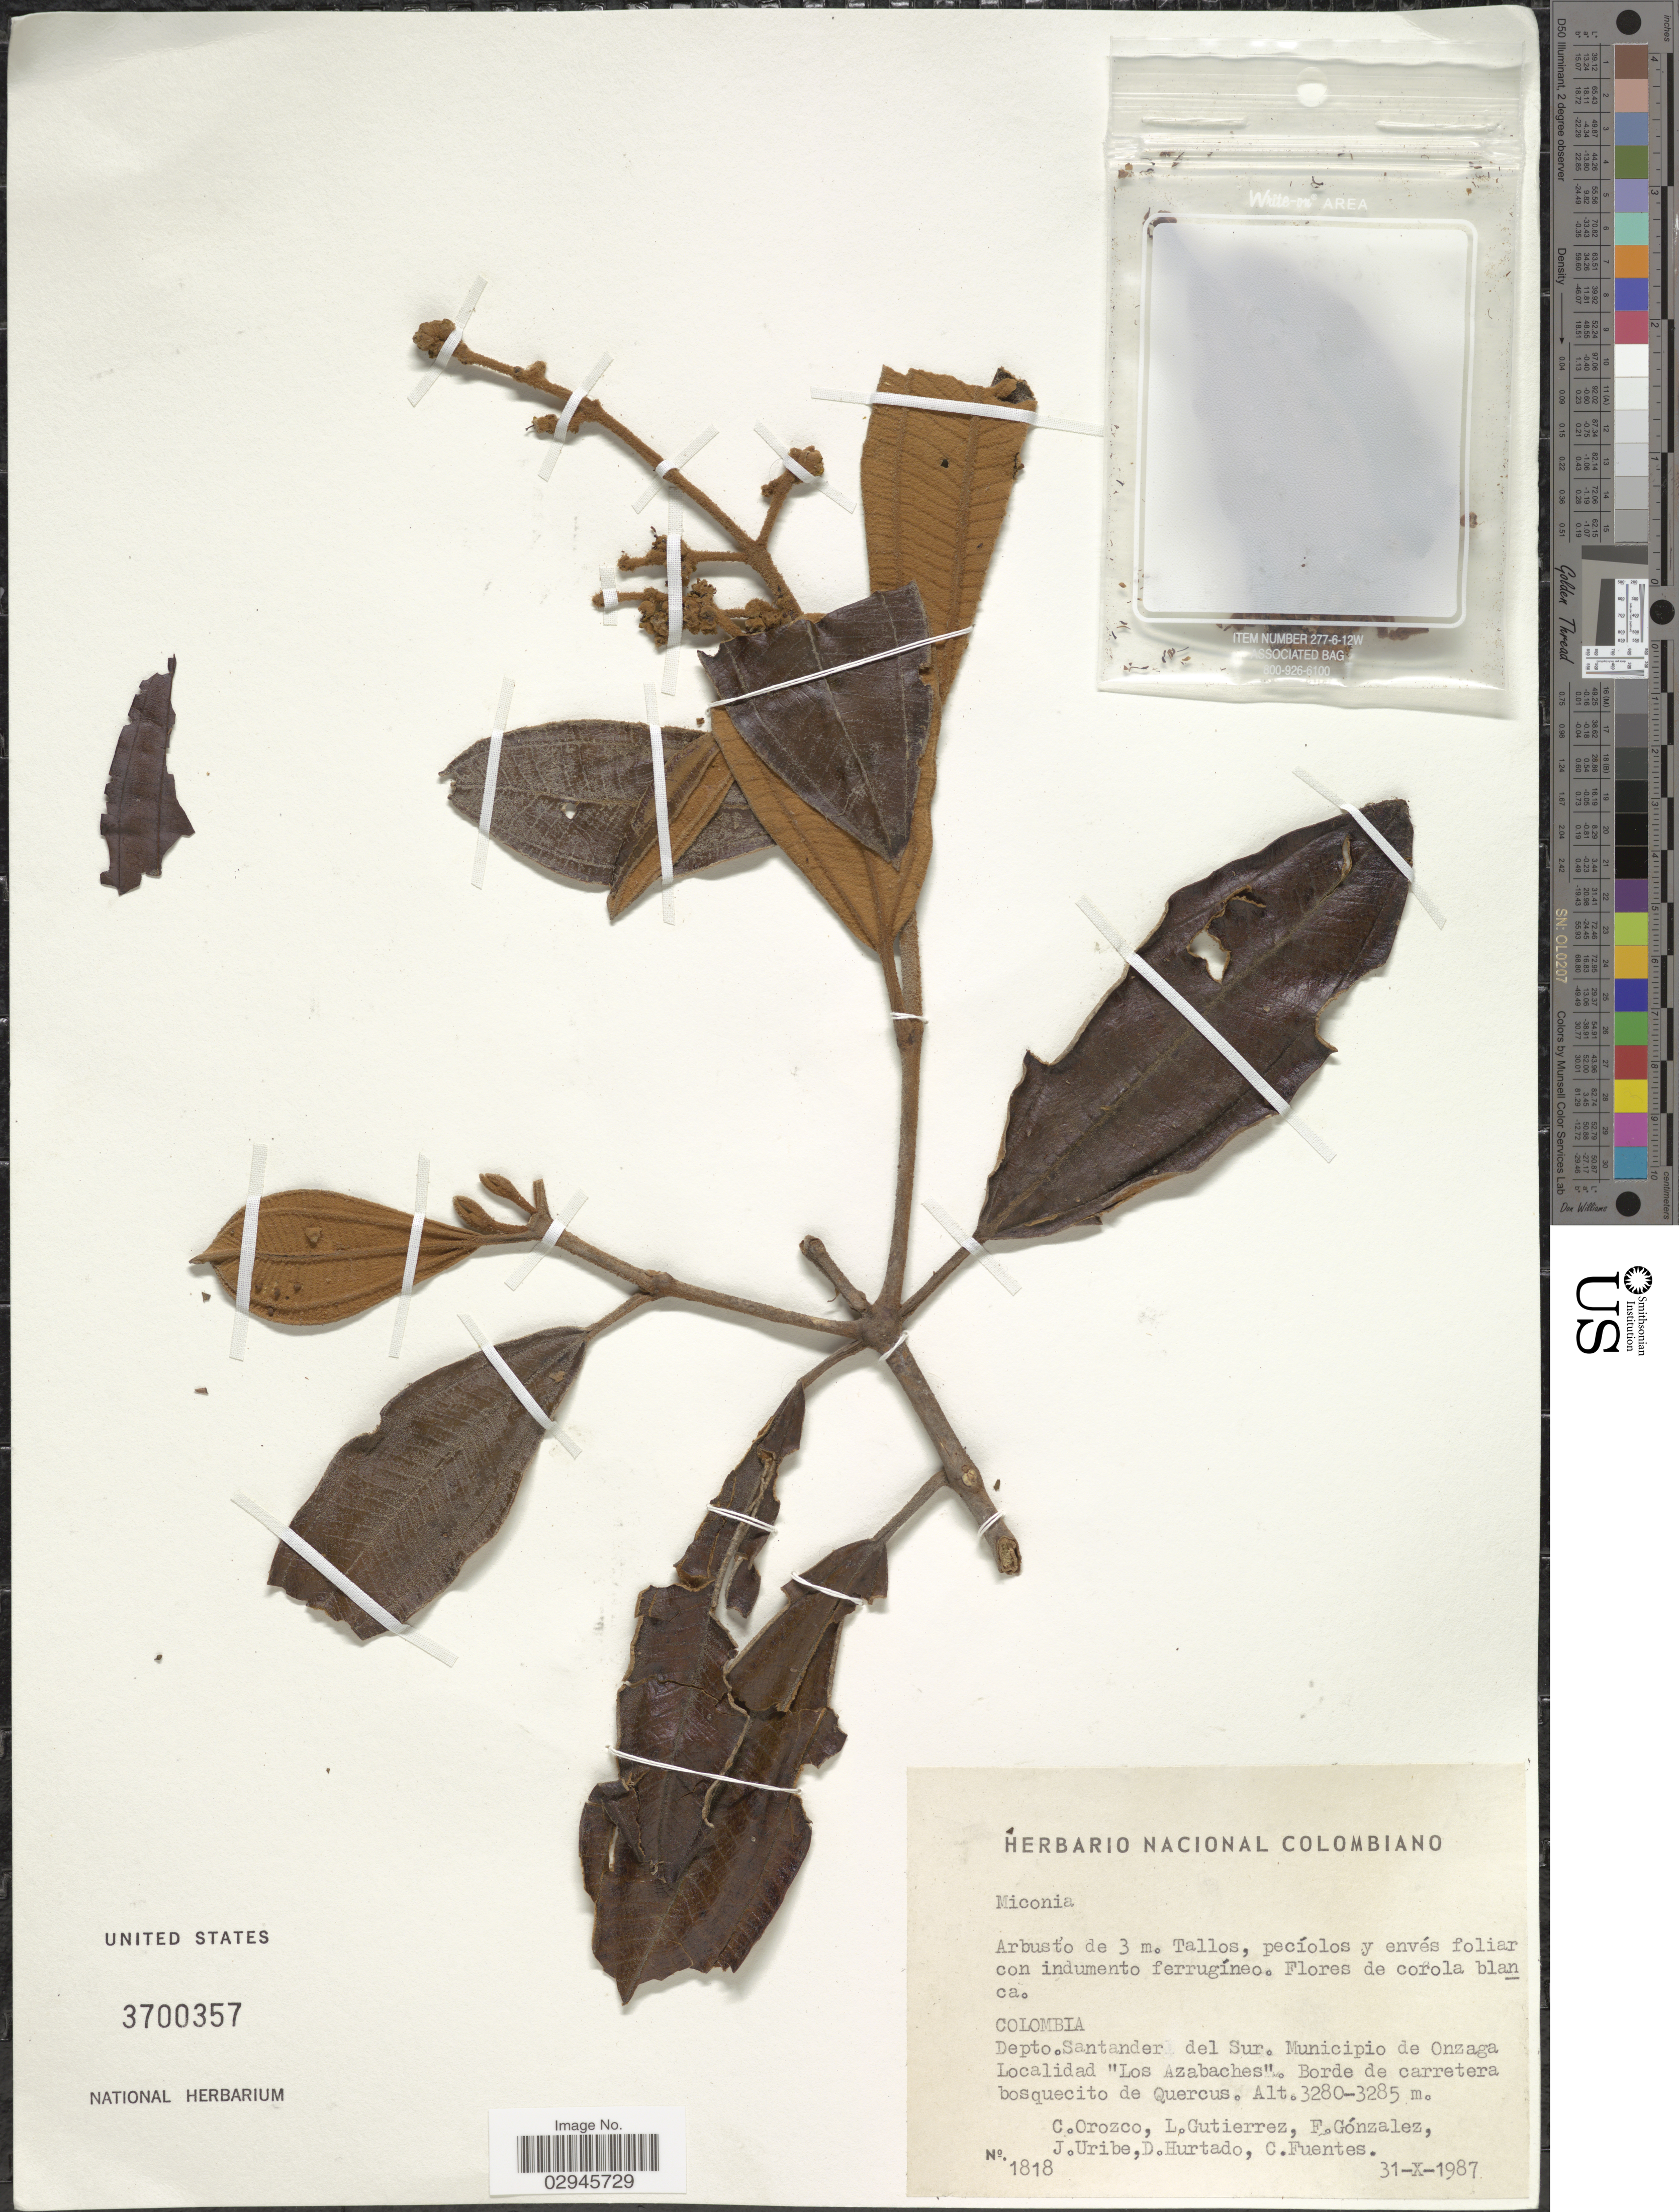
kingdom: Plantae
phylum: Tracheophyta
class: Magnoliopsida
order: Myrtales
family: Melastomataceae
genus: Miconia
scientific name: Miconia sp.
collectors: C. Orozco, L. Gutiérrez, F. González, J. Uribe & et al.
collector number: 1818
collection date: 1987-10-31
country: Colombia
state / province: Santander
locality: Depto. Santander del Sur. Municipio de Onzaga, "Los Azabaches". Borde de carretera.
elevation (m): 3280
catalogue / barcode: US 3700357